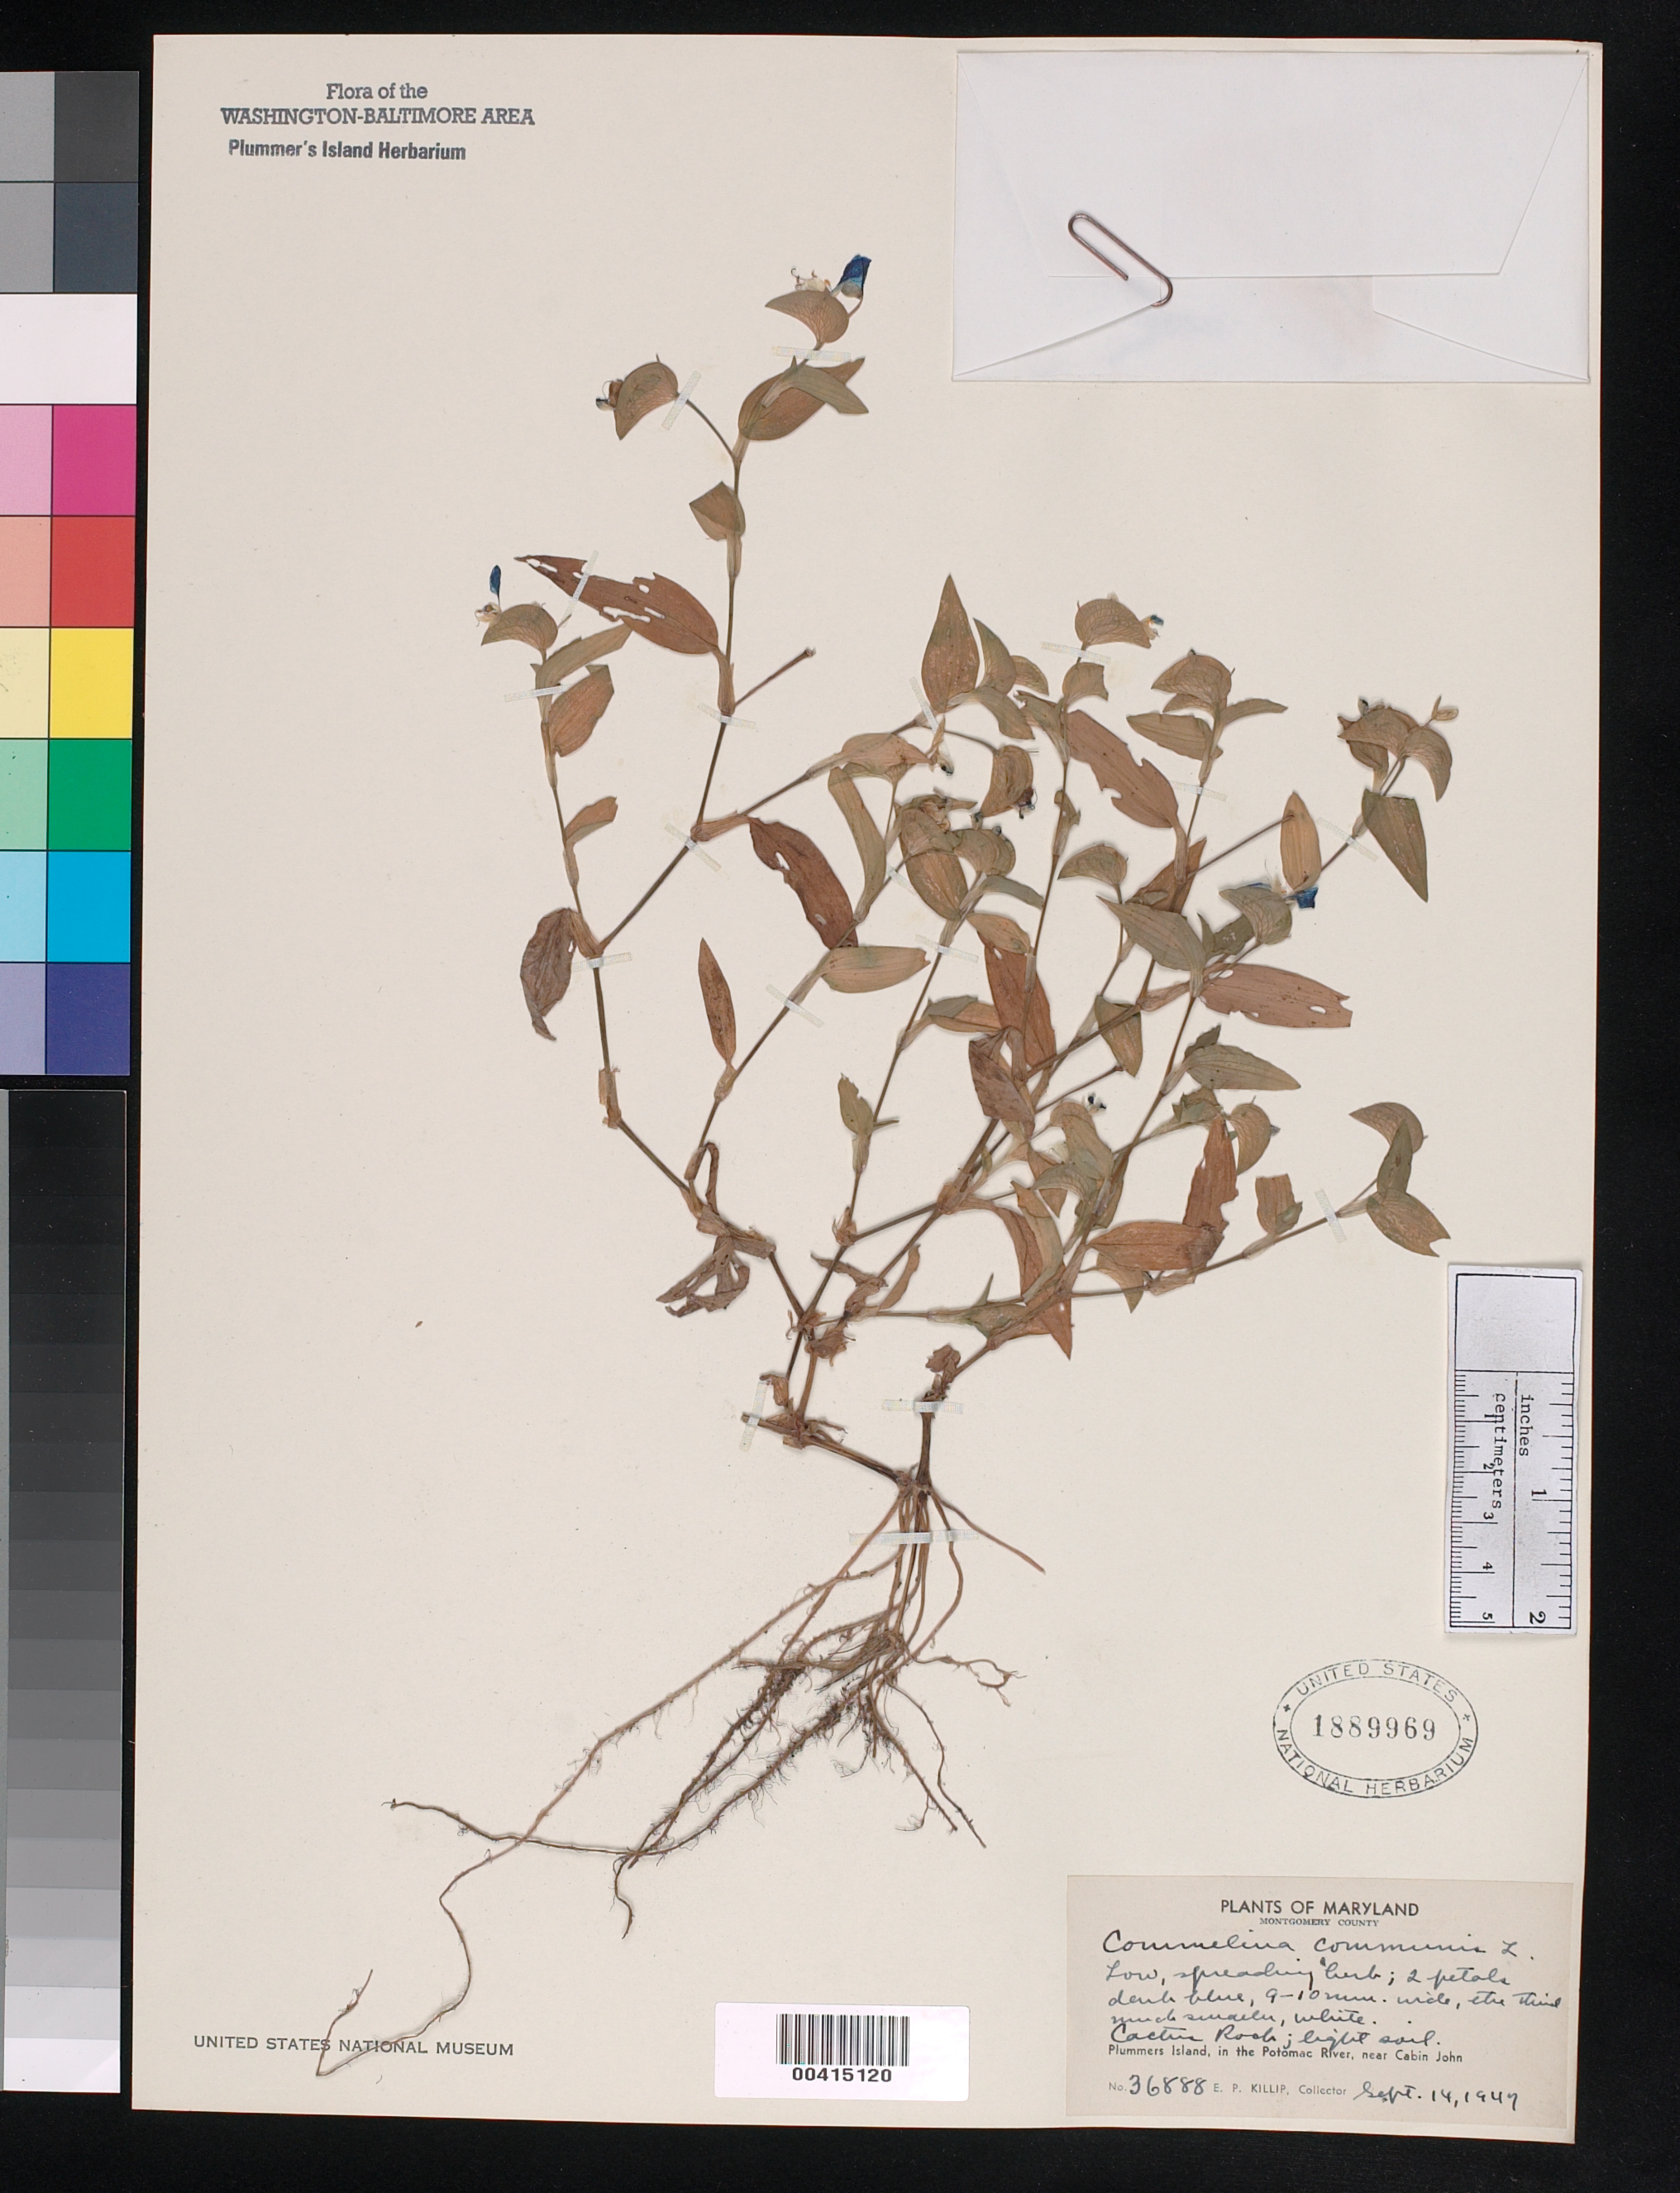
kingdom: Plantae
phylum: Tracheophyta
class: Liliopsida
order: Commelinales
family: Commelinaceae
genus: Commelina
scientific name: Commelina communis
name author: L.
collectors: E. P. Killip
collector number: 36888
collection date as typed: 14 Sep 1947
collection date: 1947-09-14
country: United States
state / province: Maryland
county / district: Montgomery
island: Plummers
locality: Plummer's Island; Cactus Rock C. & O. Canal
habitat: Light soil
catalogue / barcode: US 1889969